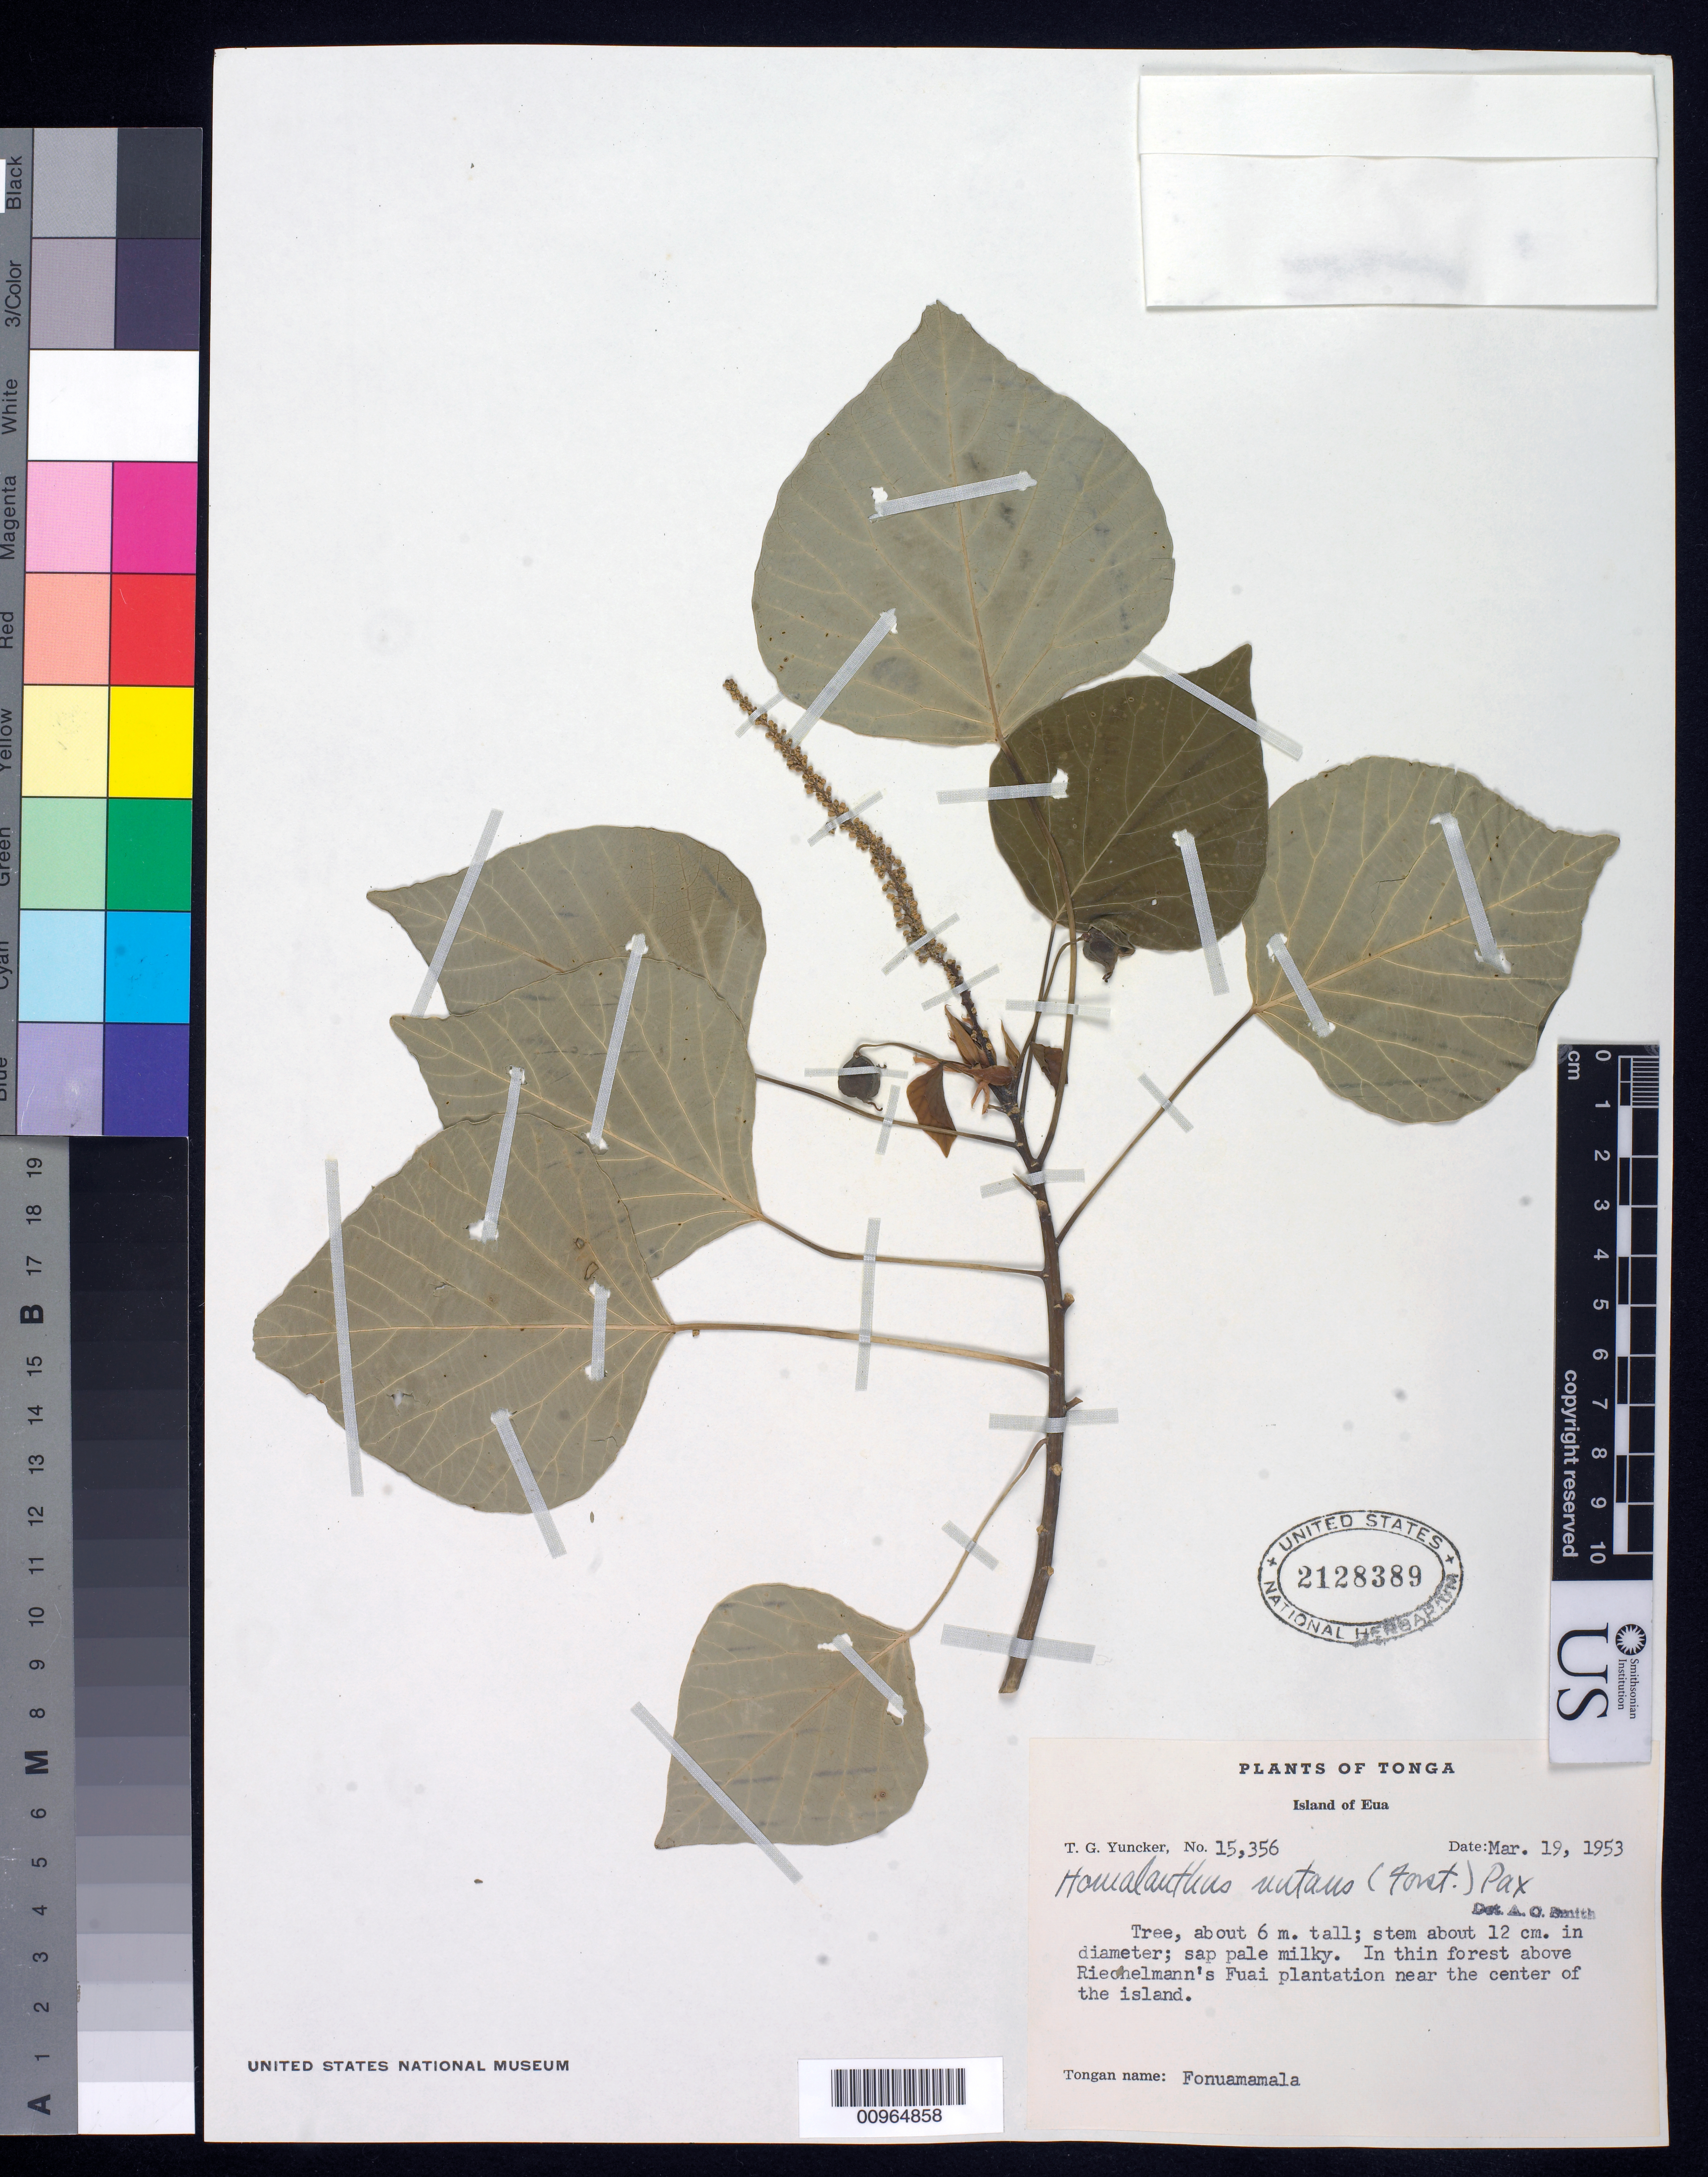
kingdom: Plantae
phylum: Tracheophyta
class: Magnoliopsida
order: Malpighiales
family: Euphorbiaceae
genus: Homalanthus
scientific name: Homalanthus nutans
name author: (G. Forst.) Guill.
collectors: T. G. Yuncker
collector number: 15356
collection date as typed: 19 Mar 1953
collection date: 1953-03-19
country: Tonga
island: Eua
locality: In thin forest above Reichelmann's Fuai plantation near the center of the island.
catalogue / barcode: US 2128389